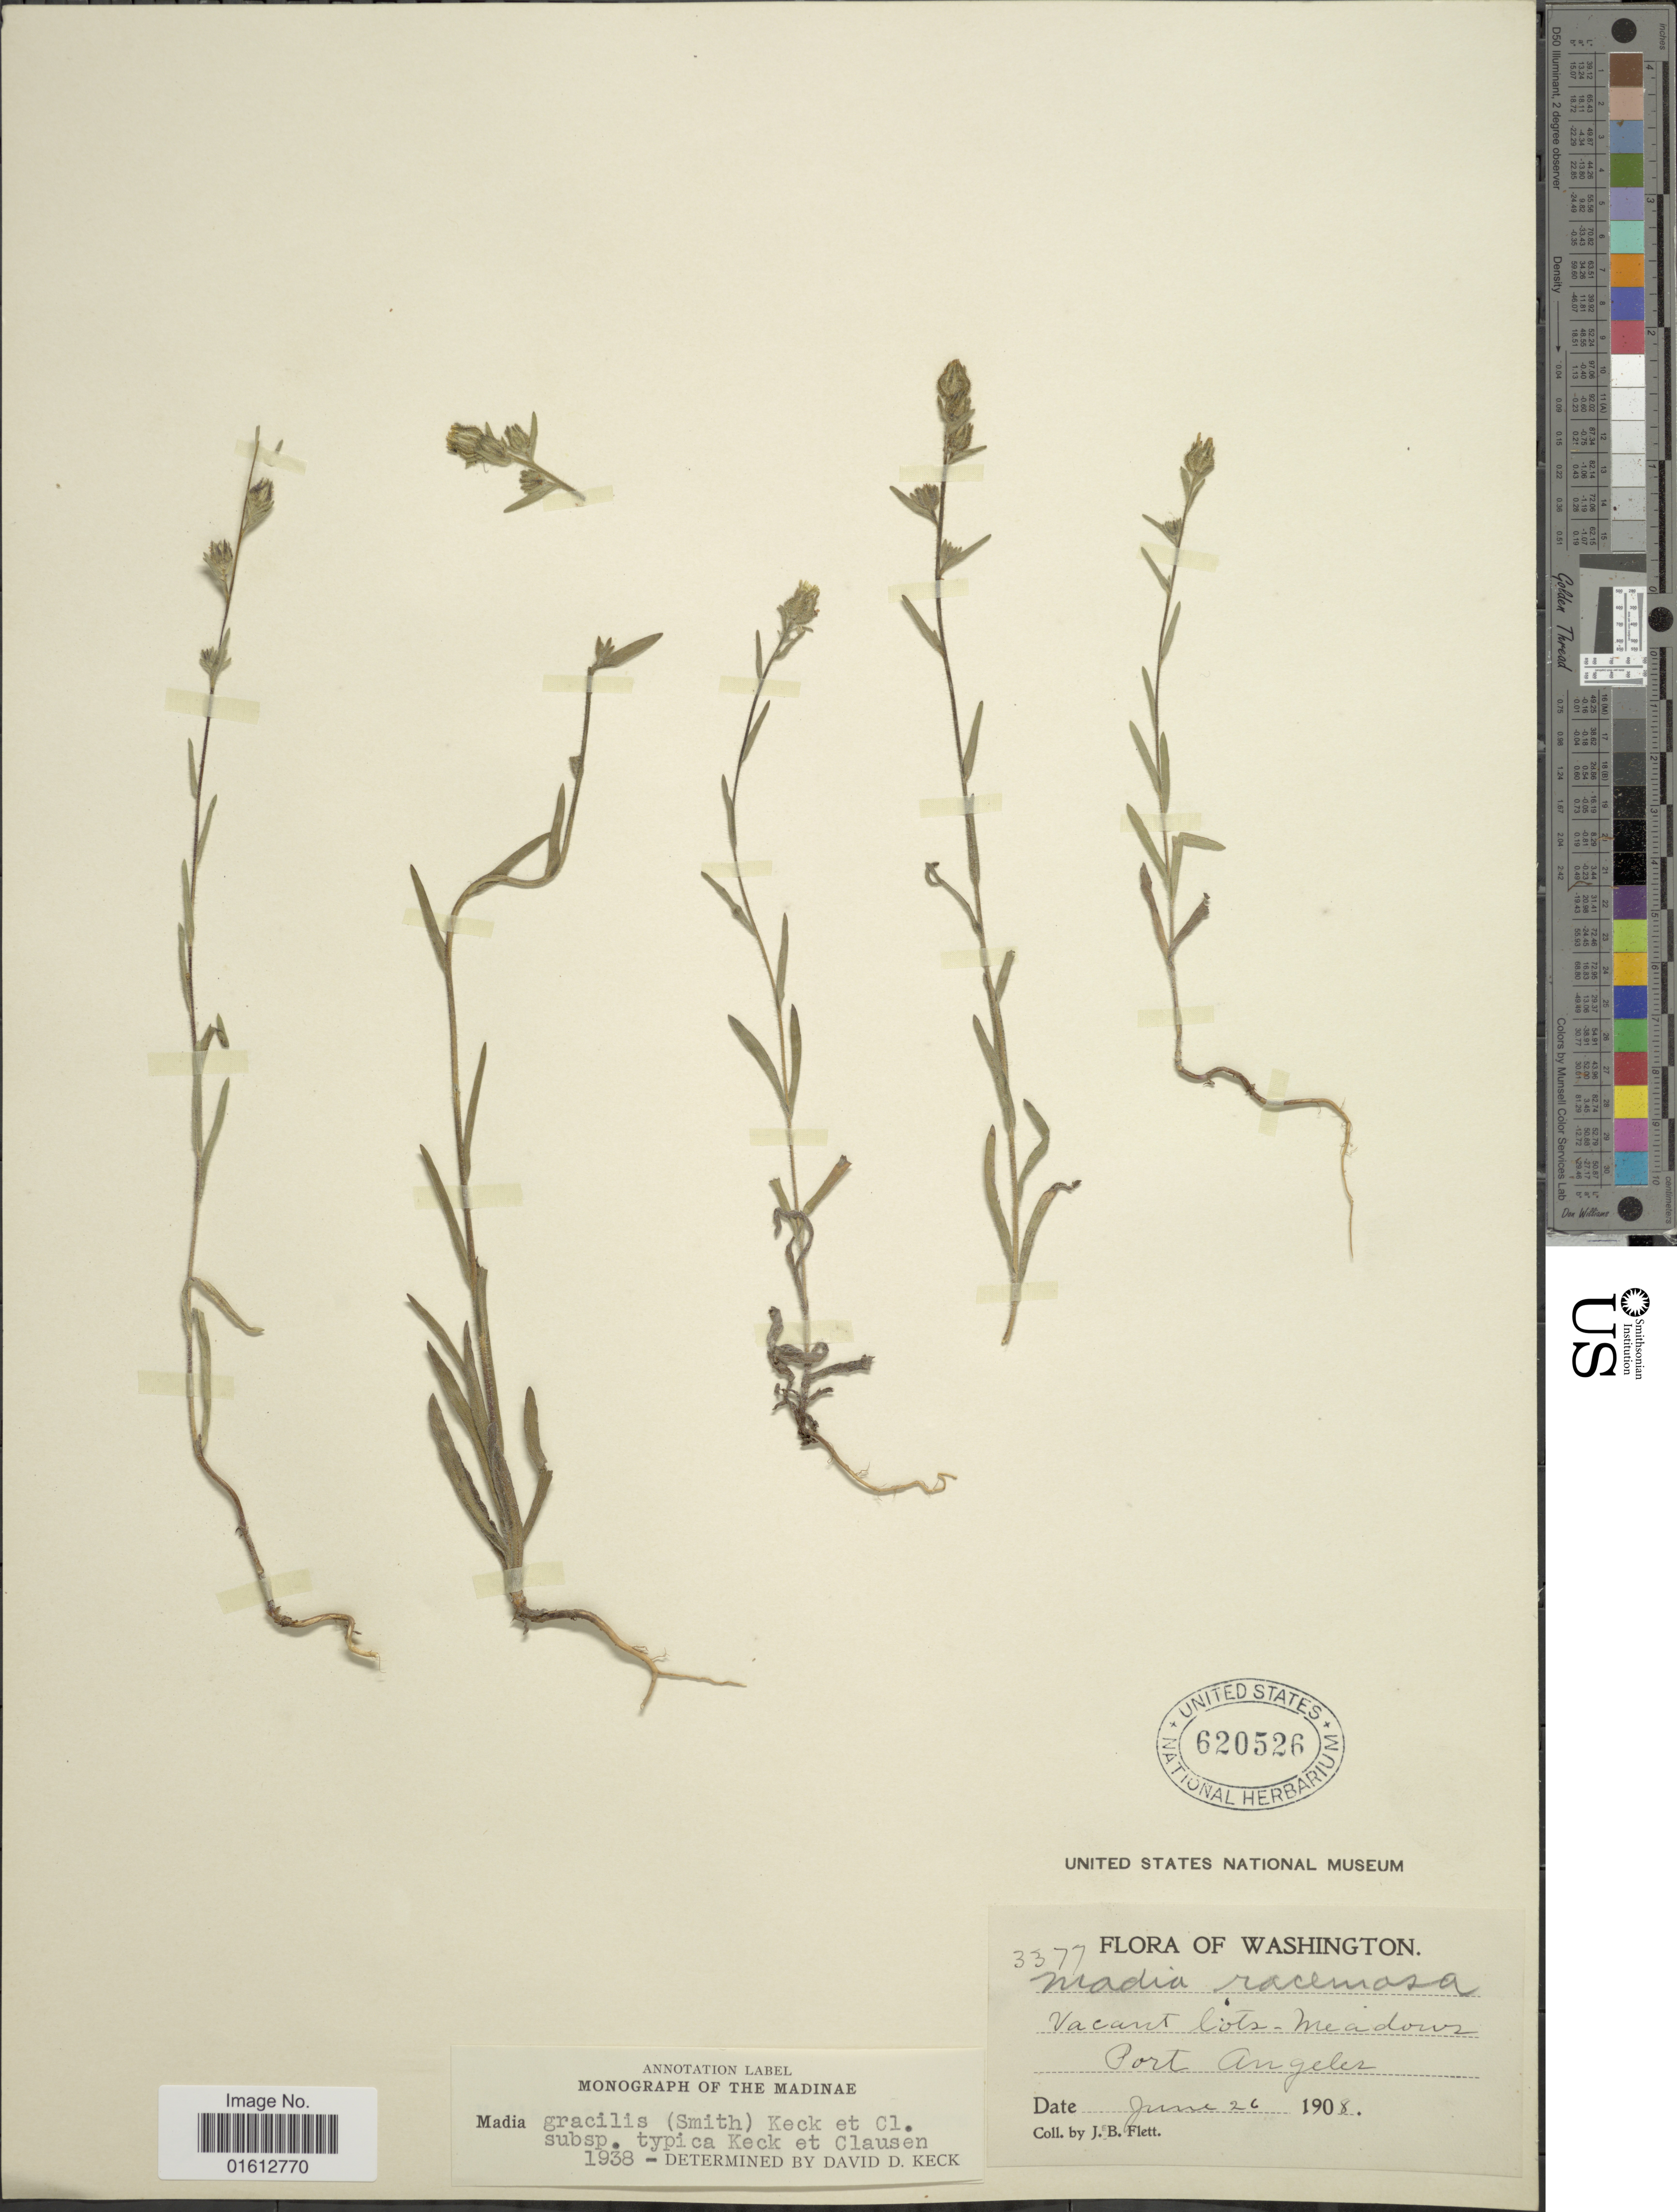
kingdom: Plantae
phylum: Tracheophyta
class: Magnoliopsida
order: Asterales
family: Asteraceae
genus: Madia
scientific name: Madia gracilis subsp. gracilis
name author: (Sm.) D.D. Keck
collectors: J. Flett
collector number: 3377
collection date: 1908-06-26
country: United States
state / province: Washington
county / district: Clallam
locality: Washington, Vacant lots - Meadowz, Port Angeles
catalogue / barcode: US 620526